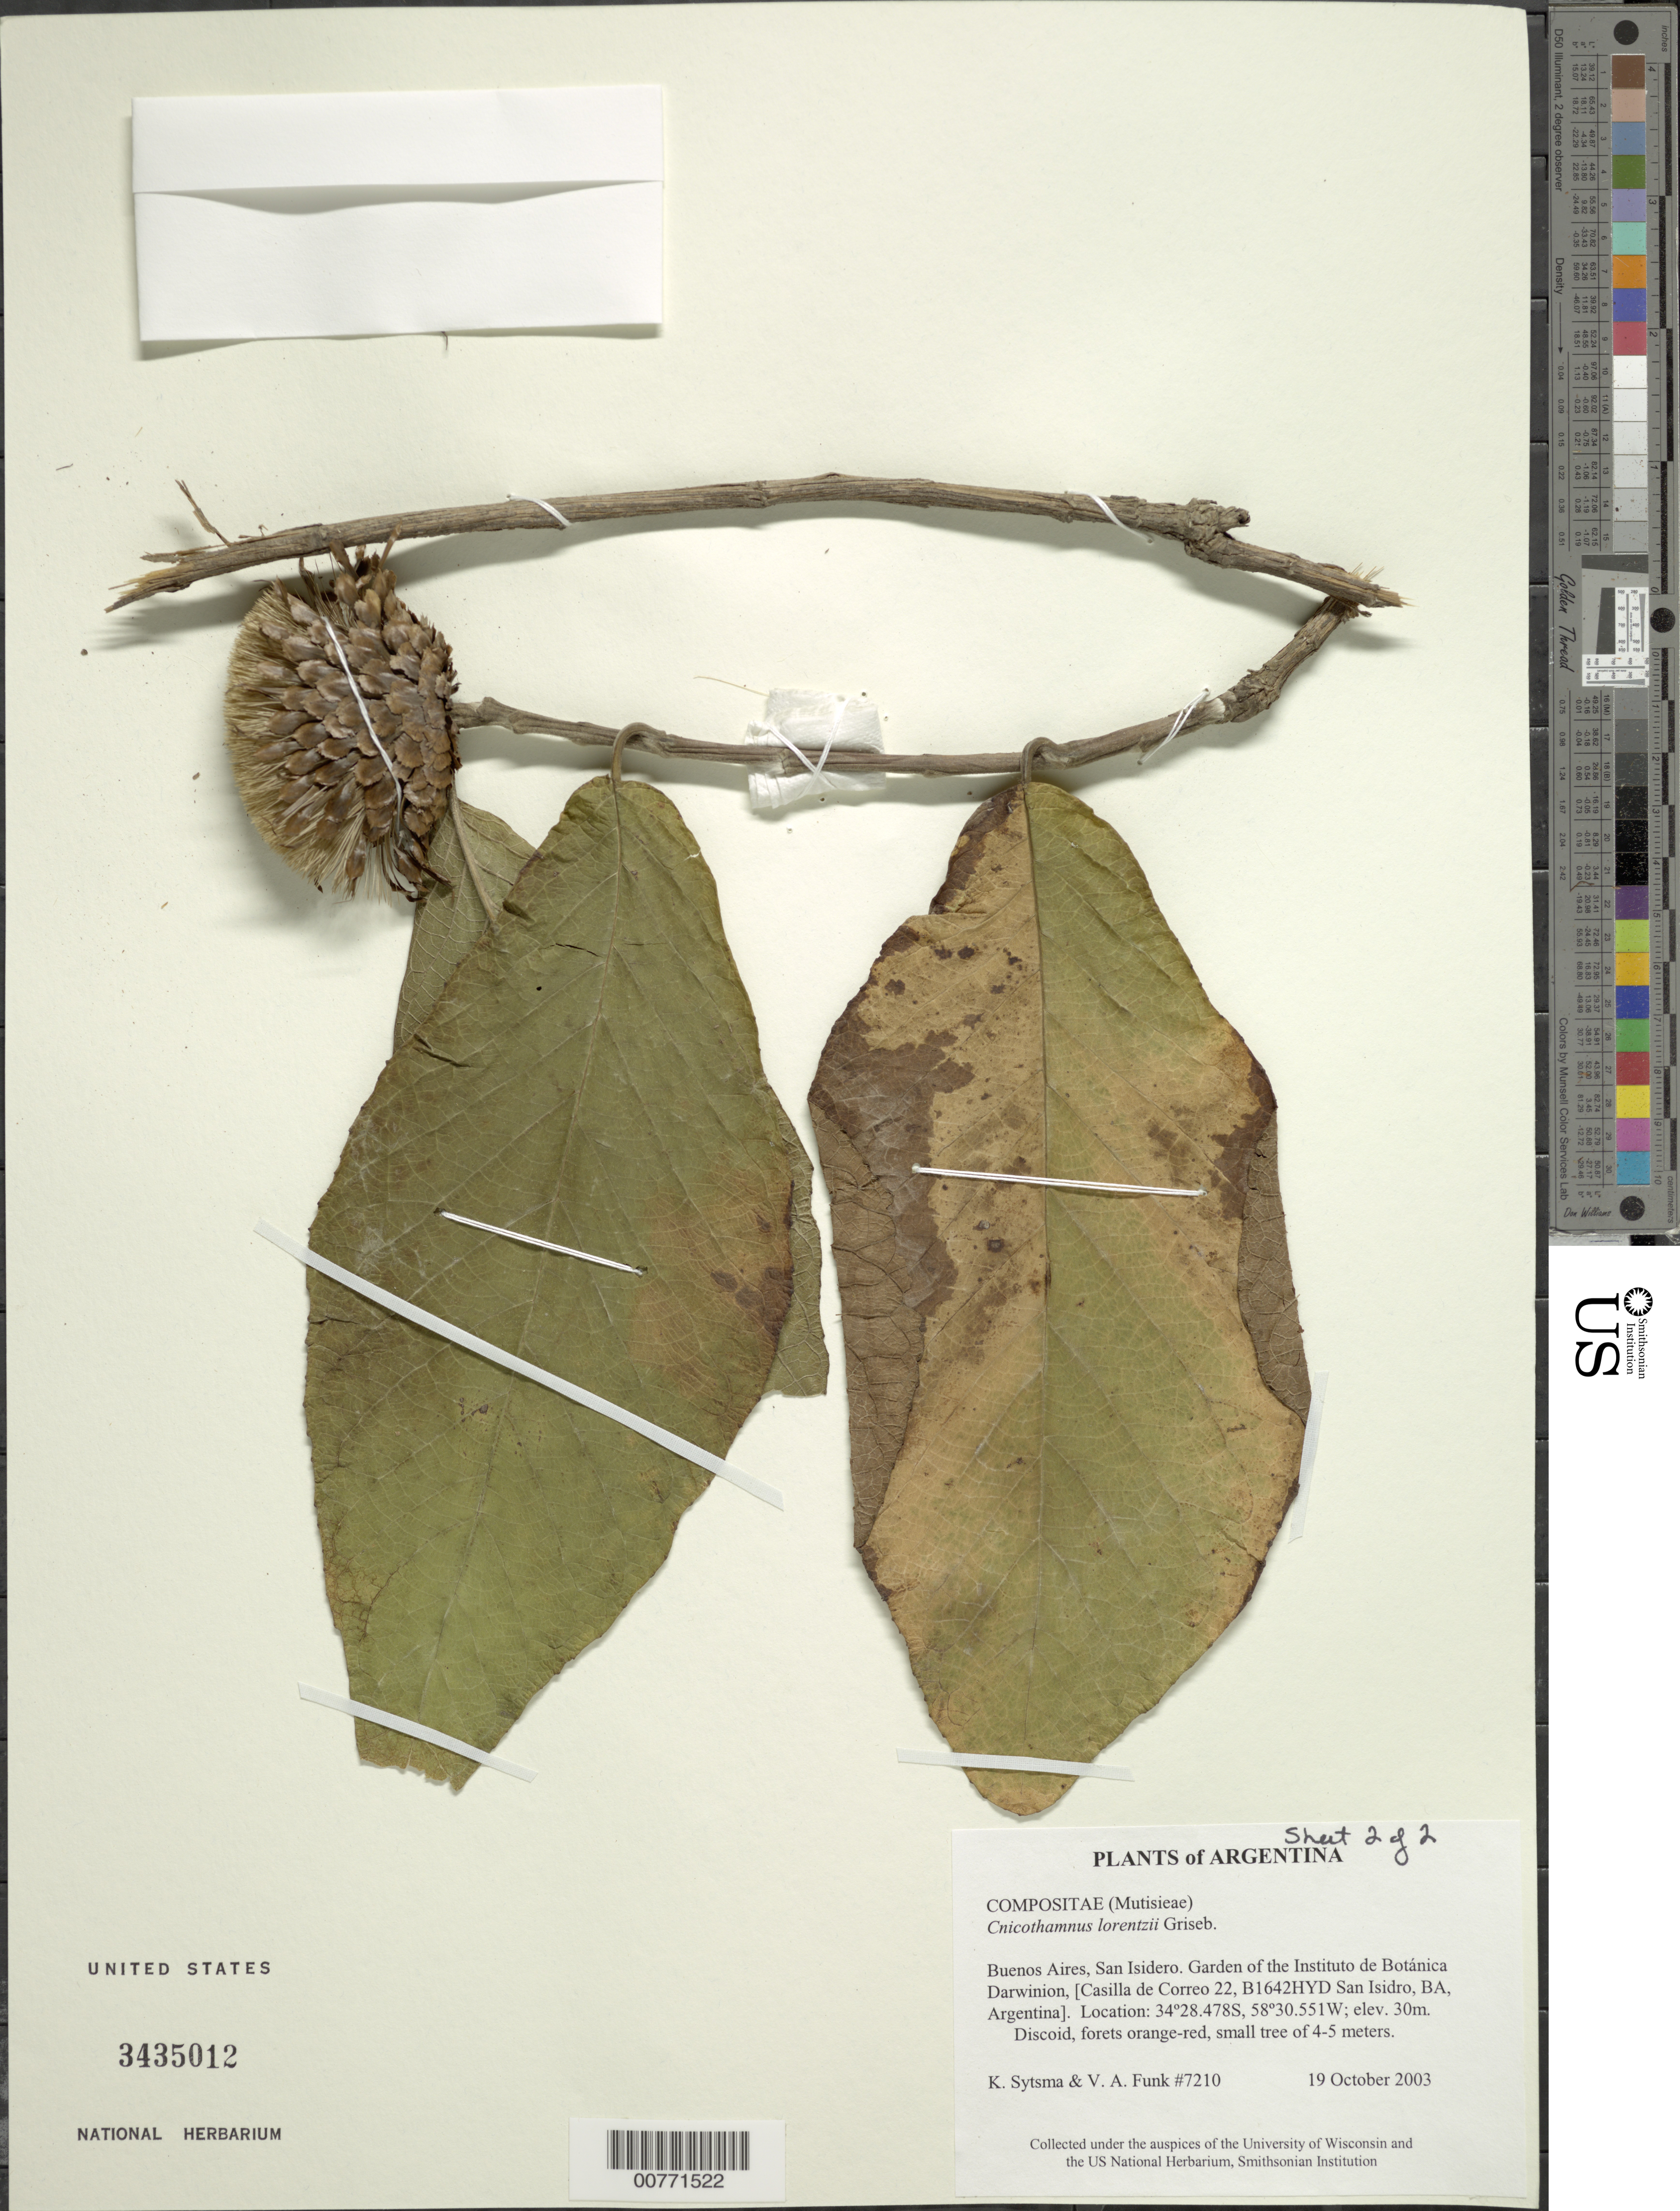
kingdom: Plantae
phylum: Tracheophyta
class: Magnoliopsida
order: Asterales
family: Asteraceae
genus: Cnicothamnus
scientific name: Cnicothamnus lorentzii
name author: Griseb.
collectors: K. J. Sytsma & V. Funk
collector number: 7210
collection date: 2003-10-19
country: Argentina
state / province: Buenos Aires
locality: San Isidero, Garden of the Instituto de Botanica Darwinion, (Casilla de Correo 22, B1642HYD San Isidro, BA, Argentina).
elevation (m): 30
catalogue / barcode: US 3435012